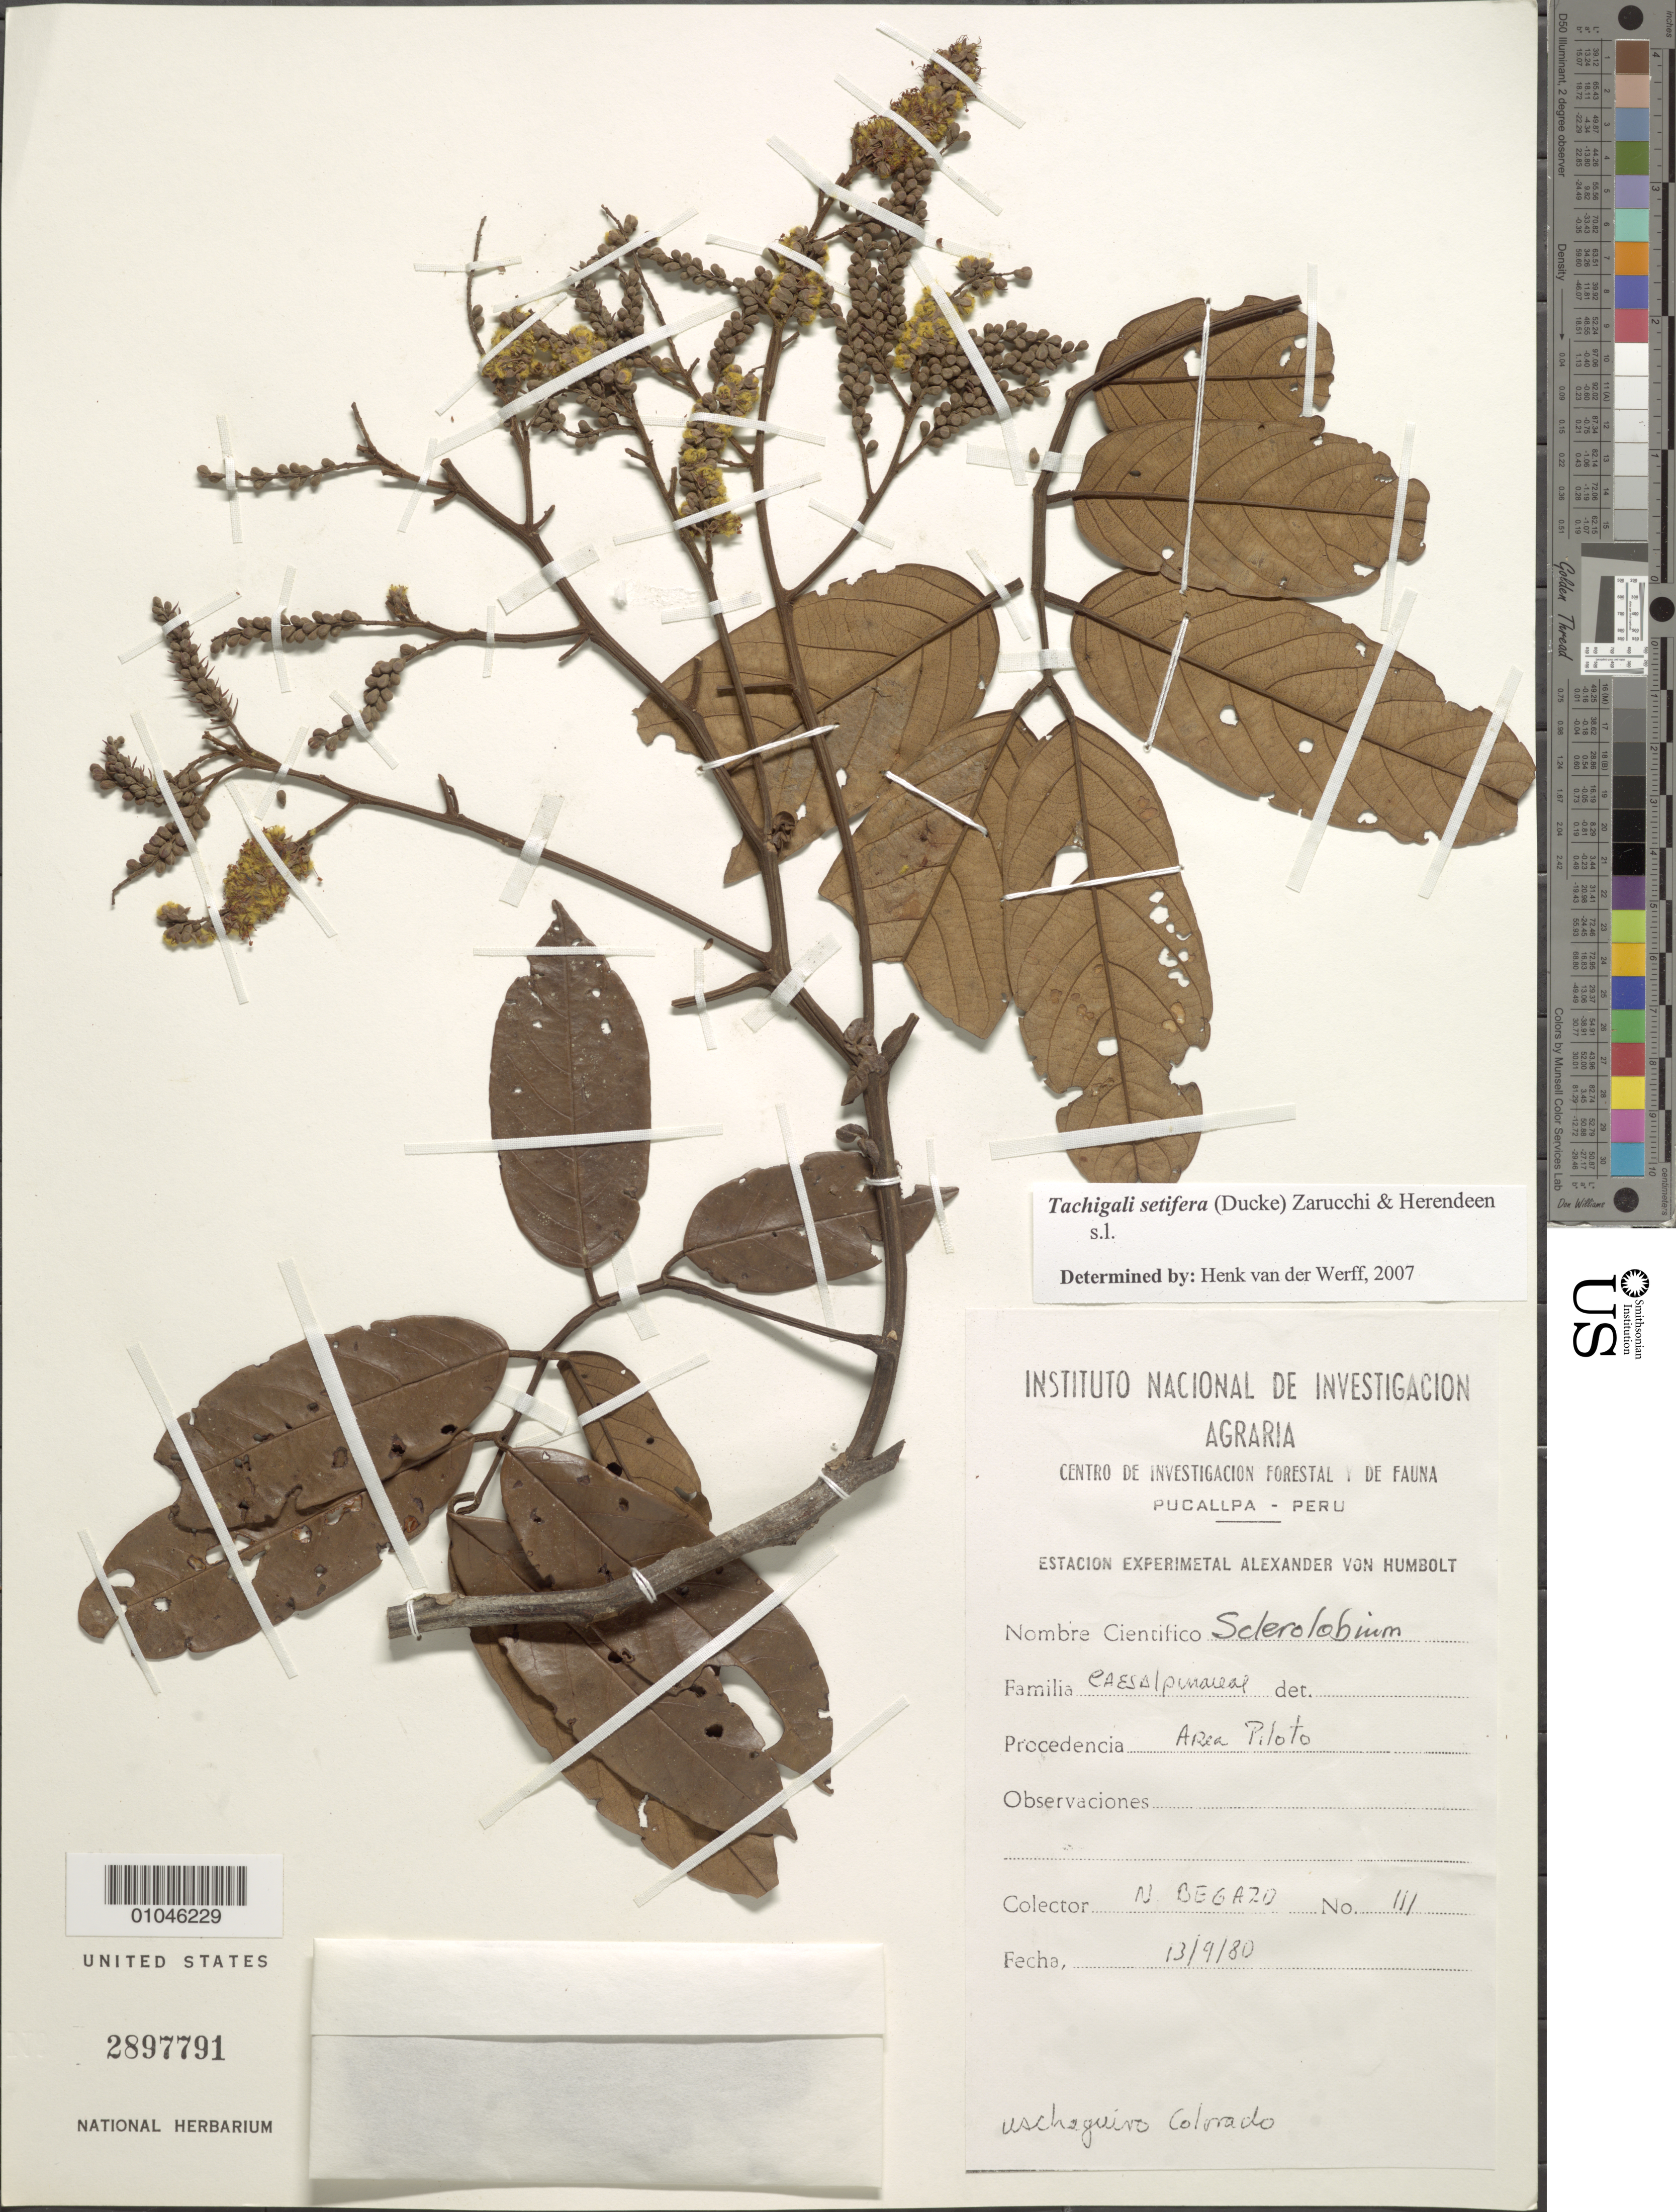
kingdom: Plantae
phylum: Tracheophyta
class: Magnoliopsida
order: Fabales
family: Fabaceae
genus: Tachigali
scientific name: Tachigali setifera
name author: (Ducke) Zarucchi & Herend.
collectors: N. Begazo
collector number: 111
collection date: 1980-09-13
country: Peru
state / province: Ucayali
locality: Area Piloto, Pacallpa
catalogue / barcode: US 2897791